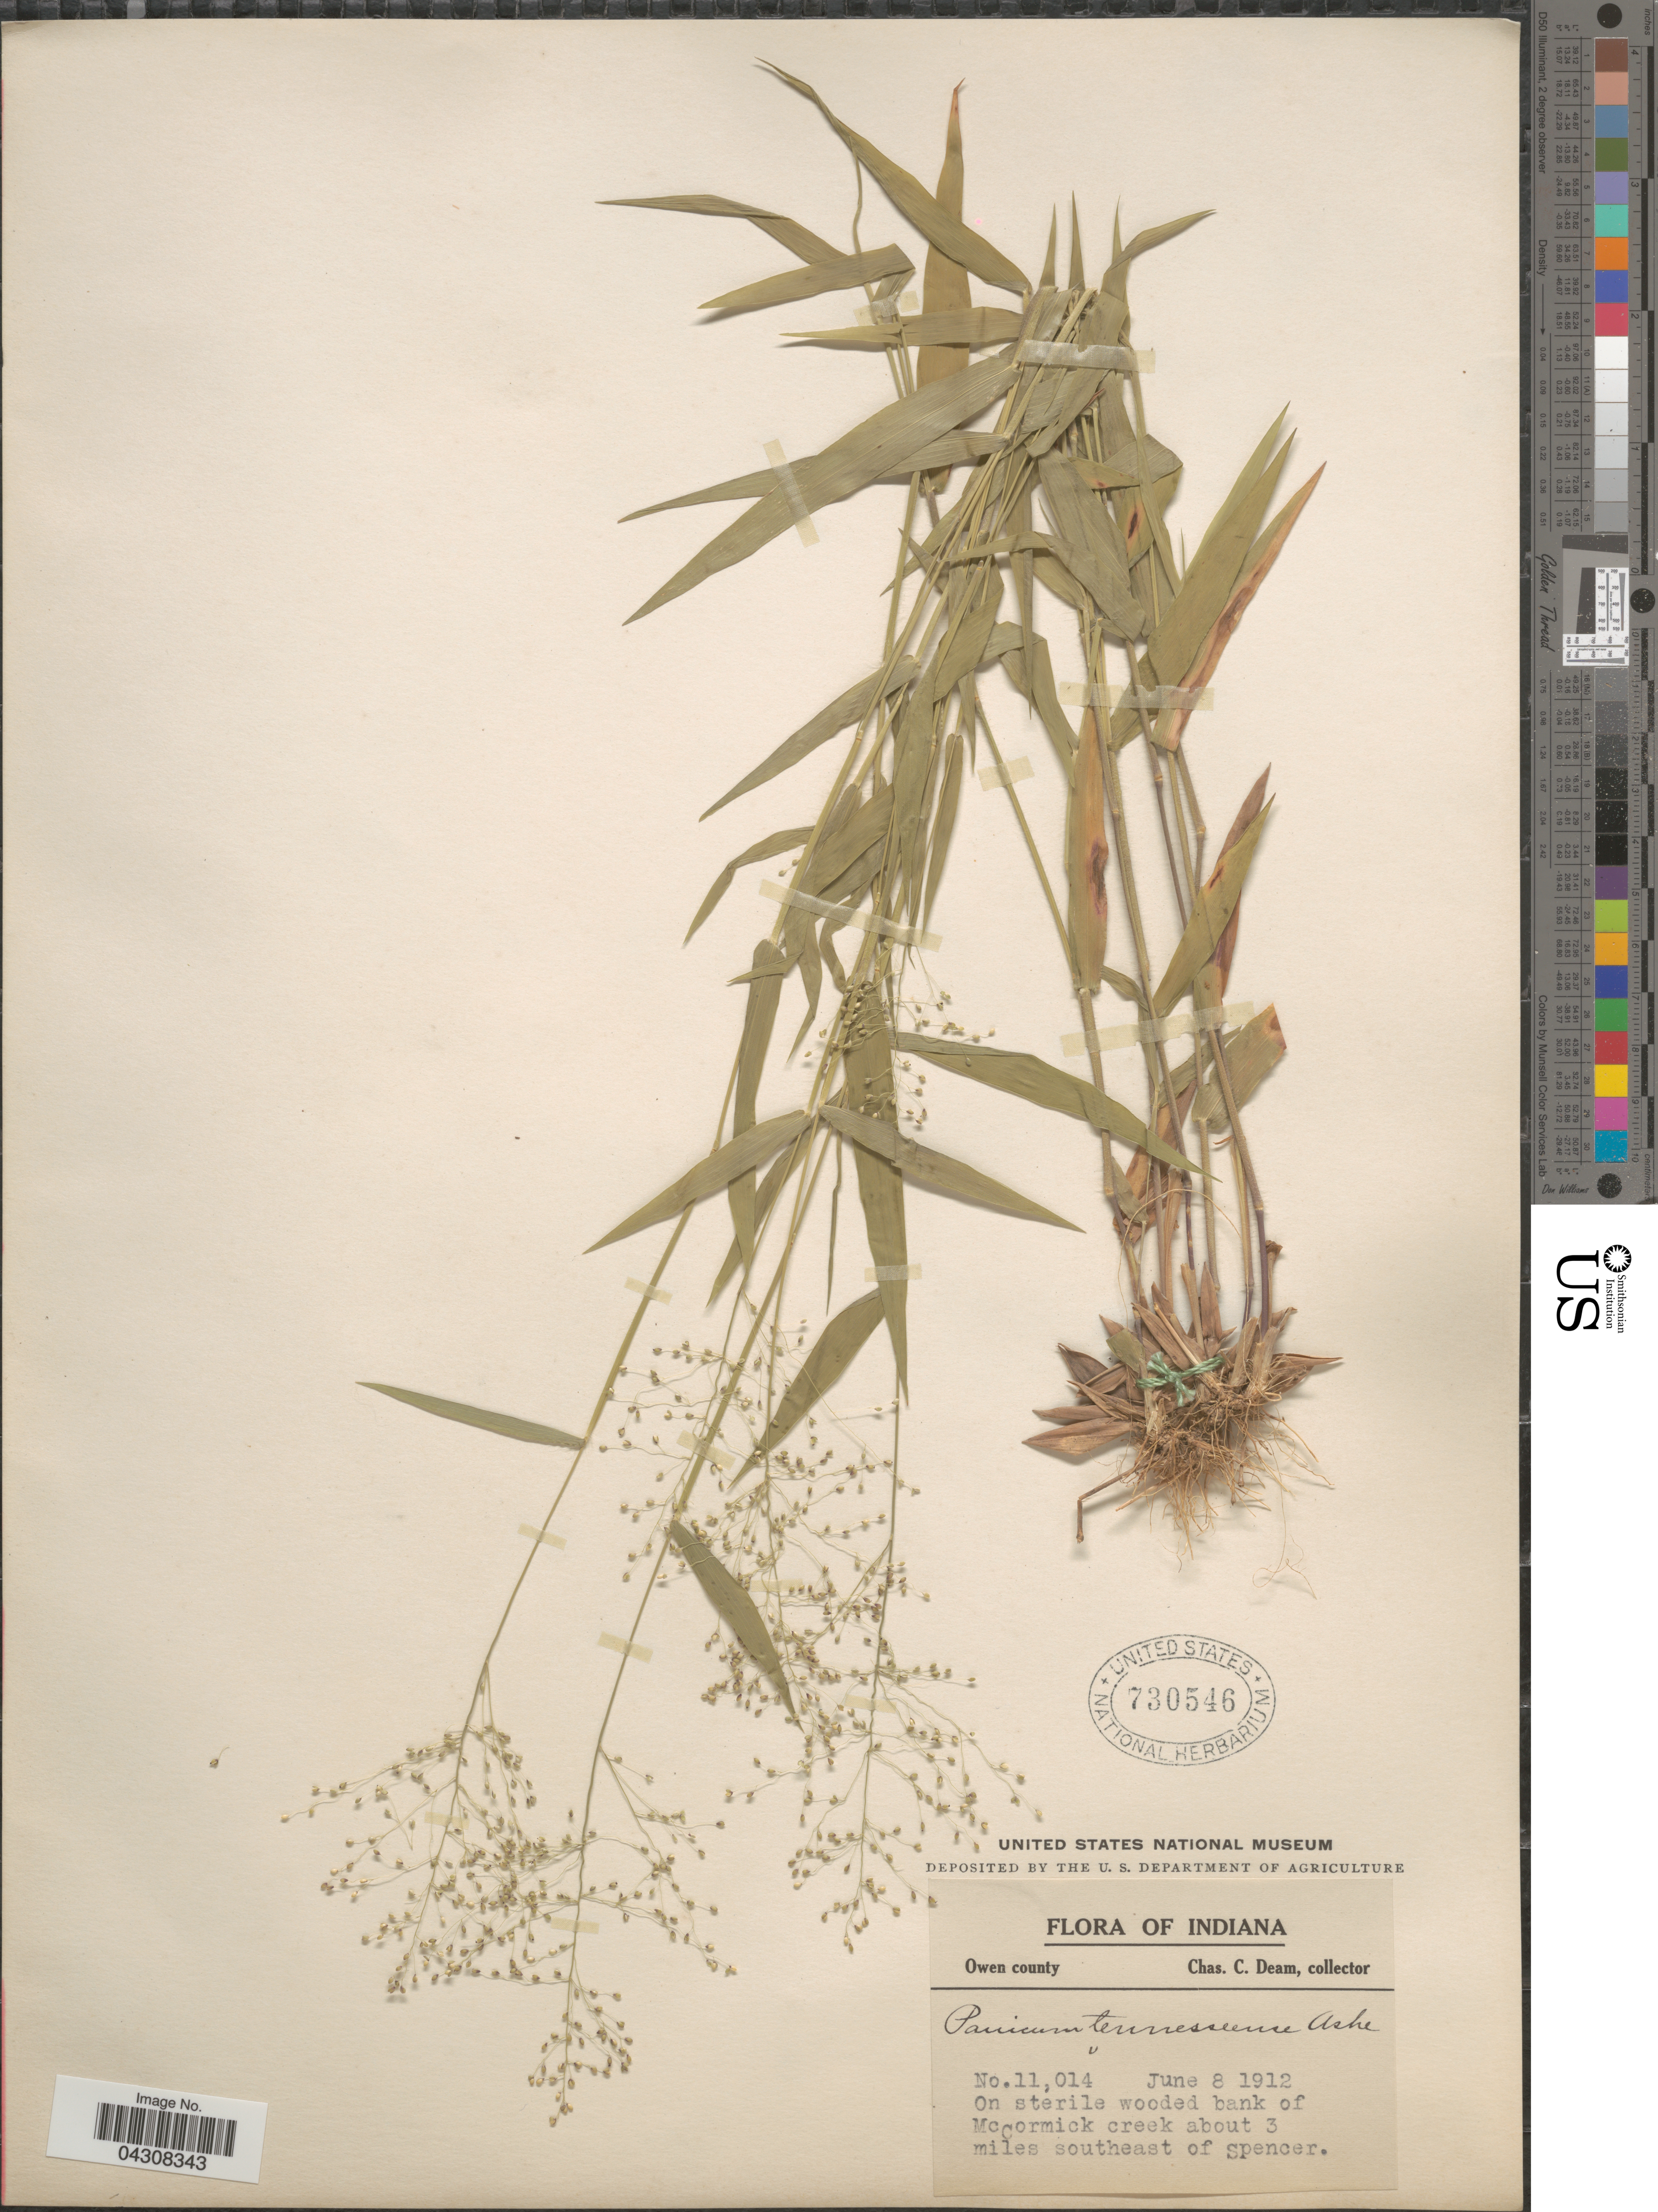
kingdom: Plantae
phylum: Tracheophyta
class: Liliopsida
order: Poales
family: Poaceae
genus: Dichanthelium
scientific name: Dichanthelium acuminatum var. acuminatum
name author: (Sw.) Gould & C.A. Clark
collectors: C. C. Deam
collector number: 11014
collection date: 1912-06-08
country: United States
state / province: Indiana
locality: Owen county. On sterile wooded bank of McCormick creek about 3 miles southeast of Spencer.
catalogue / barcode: US 730546